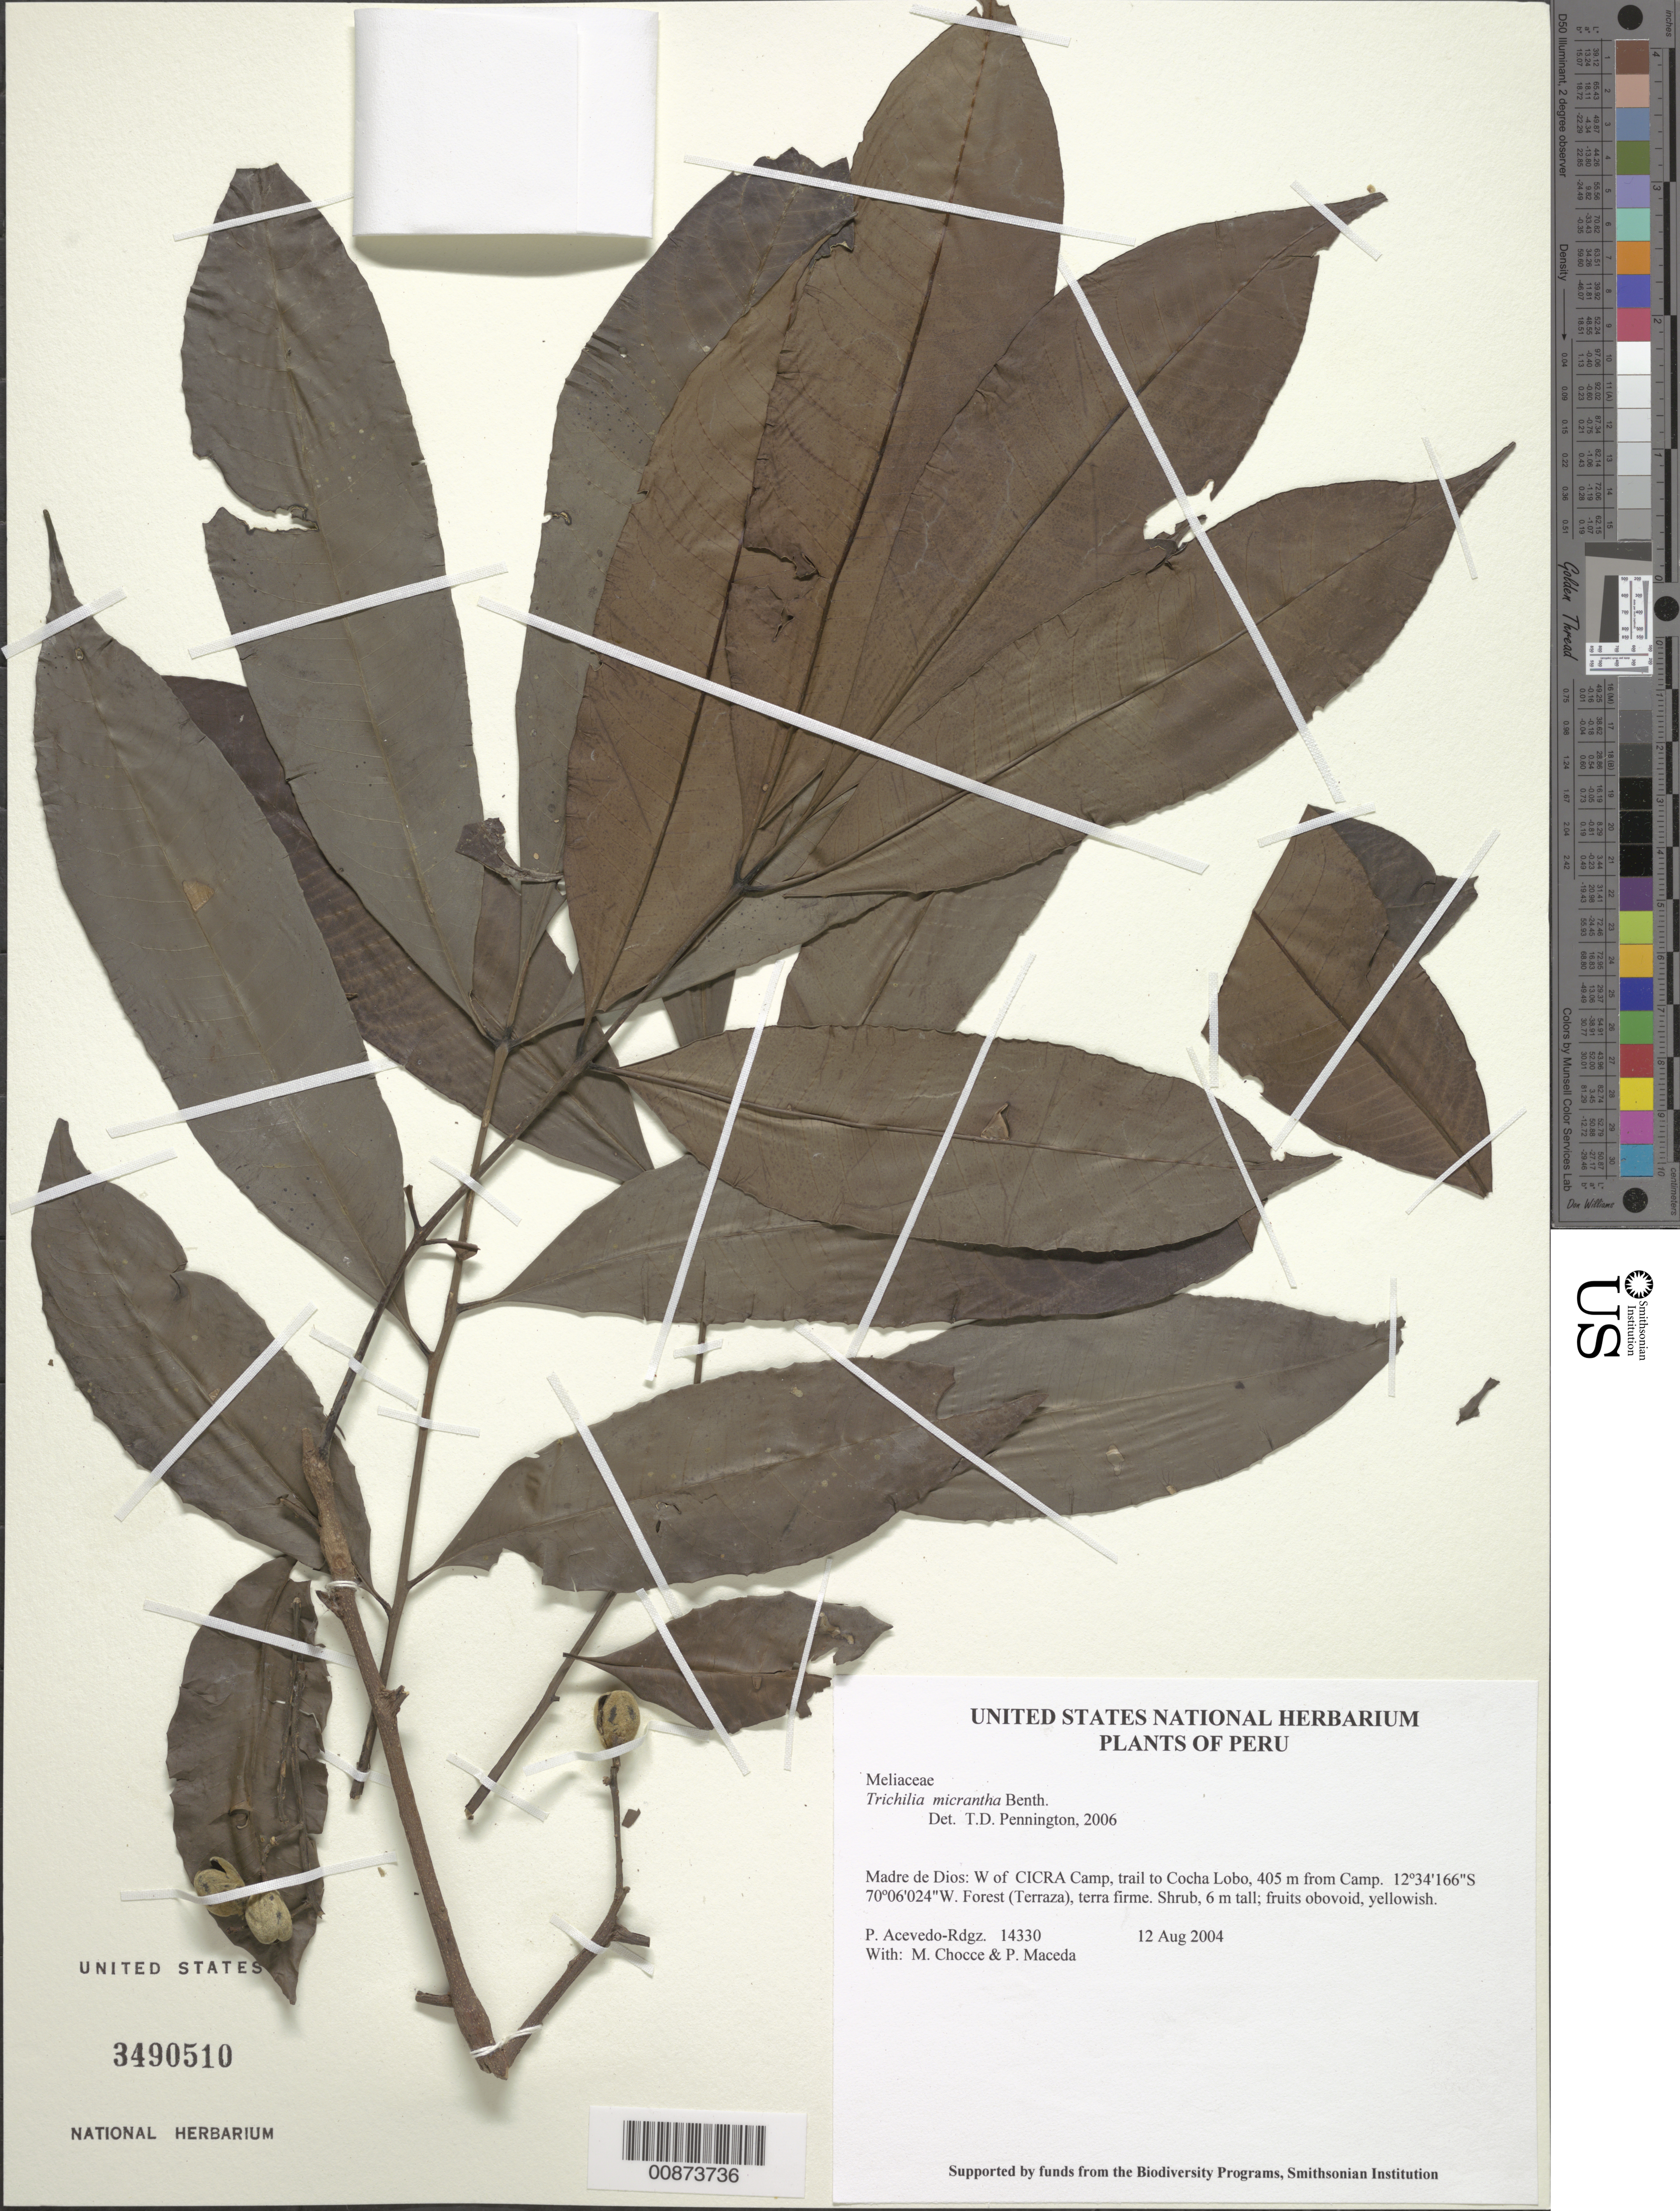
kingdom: Plantae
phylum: Tracheophyta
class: Magnoliopsida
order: Sapindales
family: Meliaceae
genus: Trichilia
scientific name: Trichilia micrantha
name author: Benth.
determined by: Pennington, T. D., (K)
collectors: P. Acevedo-Rodr., M. Chocce & P. Maceda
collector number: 14330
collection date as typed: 12 Aug 2004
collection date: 2004-08-12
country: Peru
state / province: Madre de Dios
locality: Madre de Dios: W of CICRA Camp, trail to Cocha Lobo, 405 m from Camp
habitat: Forest (Terraza), terra firme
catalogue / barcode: US 3490510